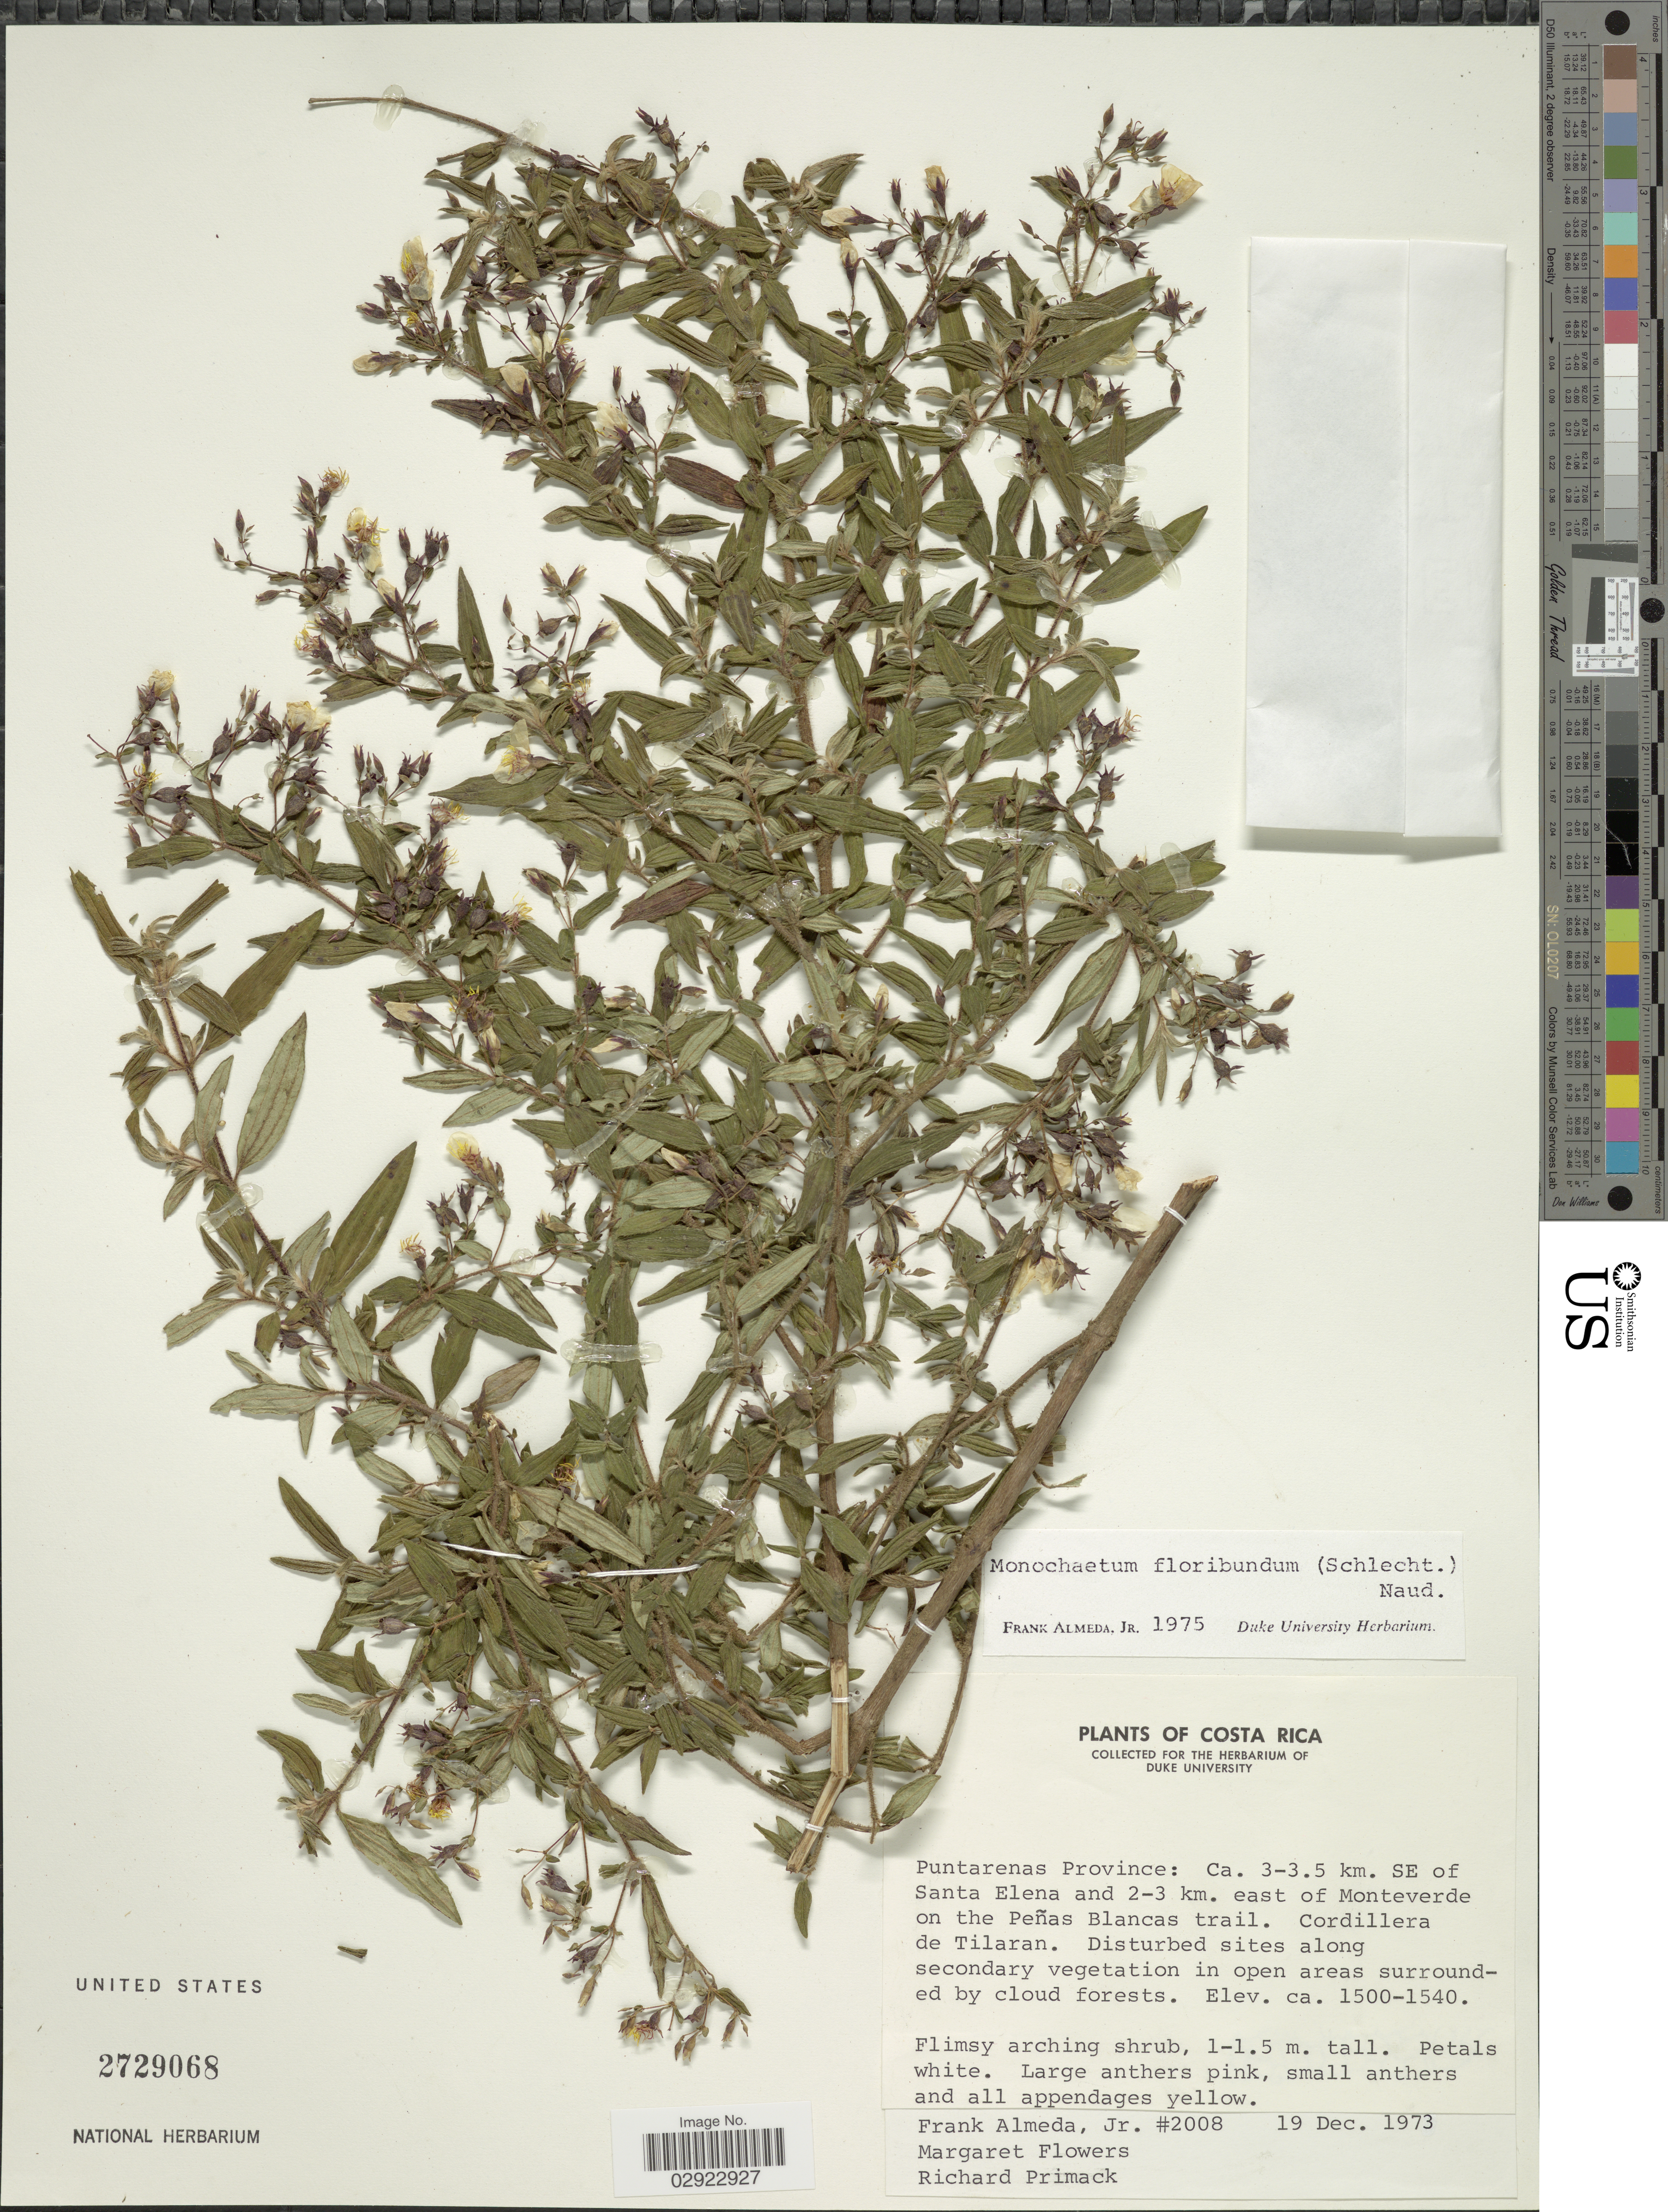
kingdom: Plantae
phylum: Tracheophyta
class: Magnoliopsida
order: Myrtales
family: Melastomataceae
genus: Monochaetum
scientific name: Monochaetum floribundum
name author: (Schltdl.) Naudin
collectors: F. Almeda, M. Flowers & R. Primack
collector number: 2008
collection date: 1973-12-19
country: Costa Rica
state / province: Puntarenas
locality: Puntarenas Province: Ca. 3-3.5 km. SE of Santa Elena and 2-3 km. east of Monteverde on the Peñas Blancas trail. Cordillera de Tilaran.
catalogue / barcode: US 2729068